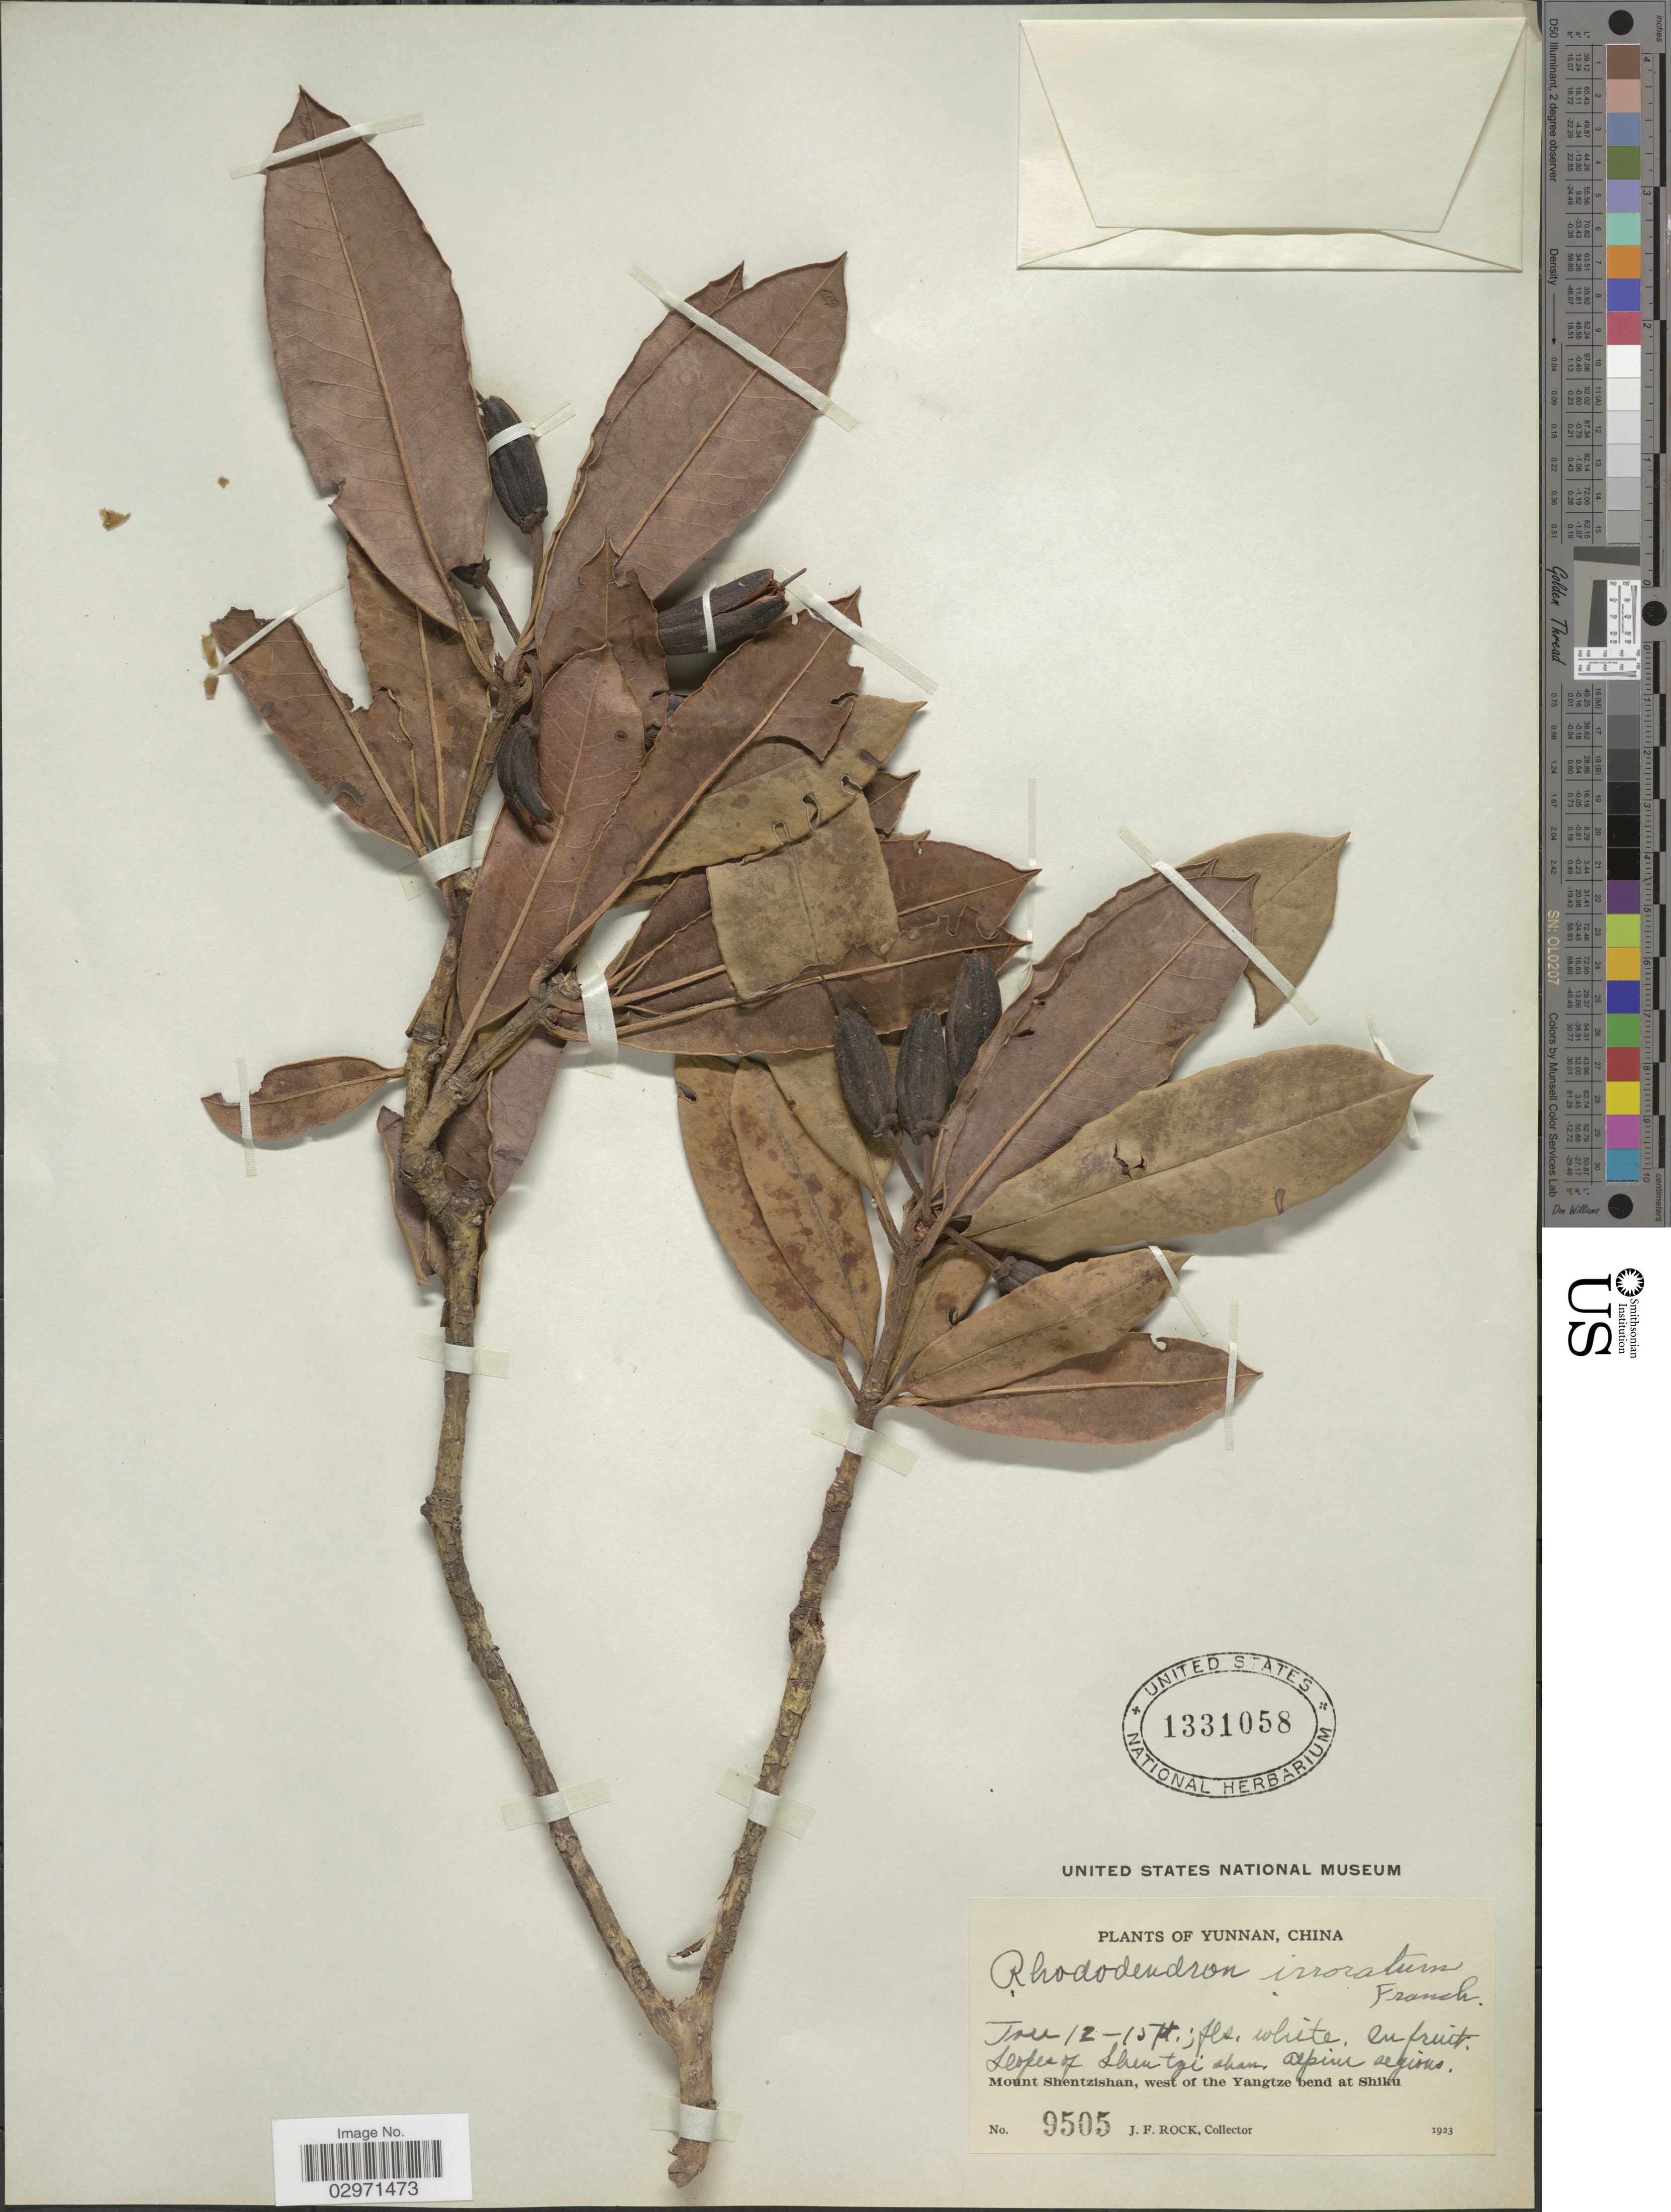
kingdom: Plantae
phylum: Tracheophyta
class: Magnoliopsida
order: Ericales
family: Ericaceae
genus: Rhododendron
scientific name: Rhododendron irroratum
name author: Franch.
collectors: J. Rock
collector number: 9505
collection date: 1923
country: China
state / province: Yunnan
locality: Slopes of Shen tzi shan. Alpine regions. Mount Shentzishan, west of the Yangtze bend at Shiku.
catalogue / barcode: US 1331058